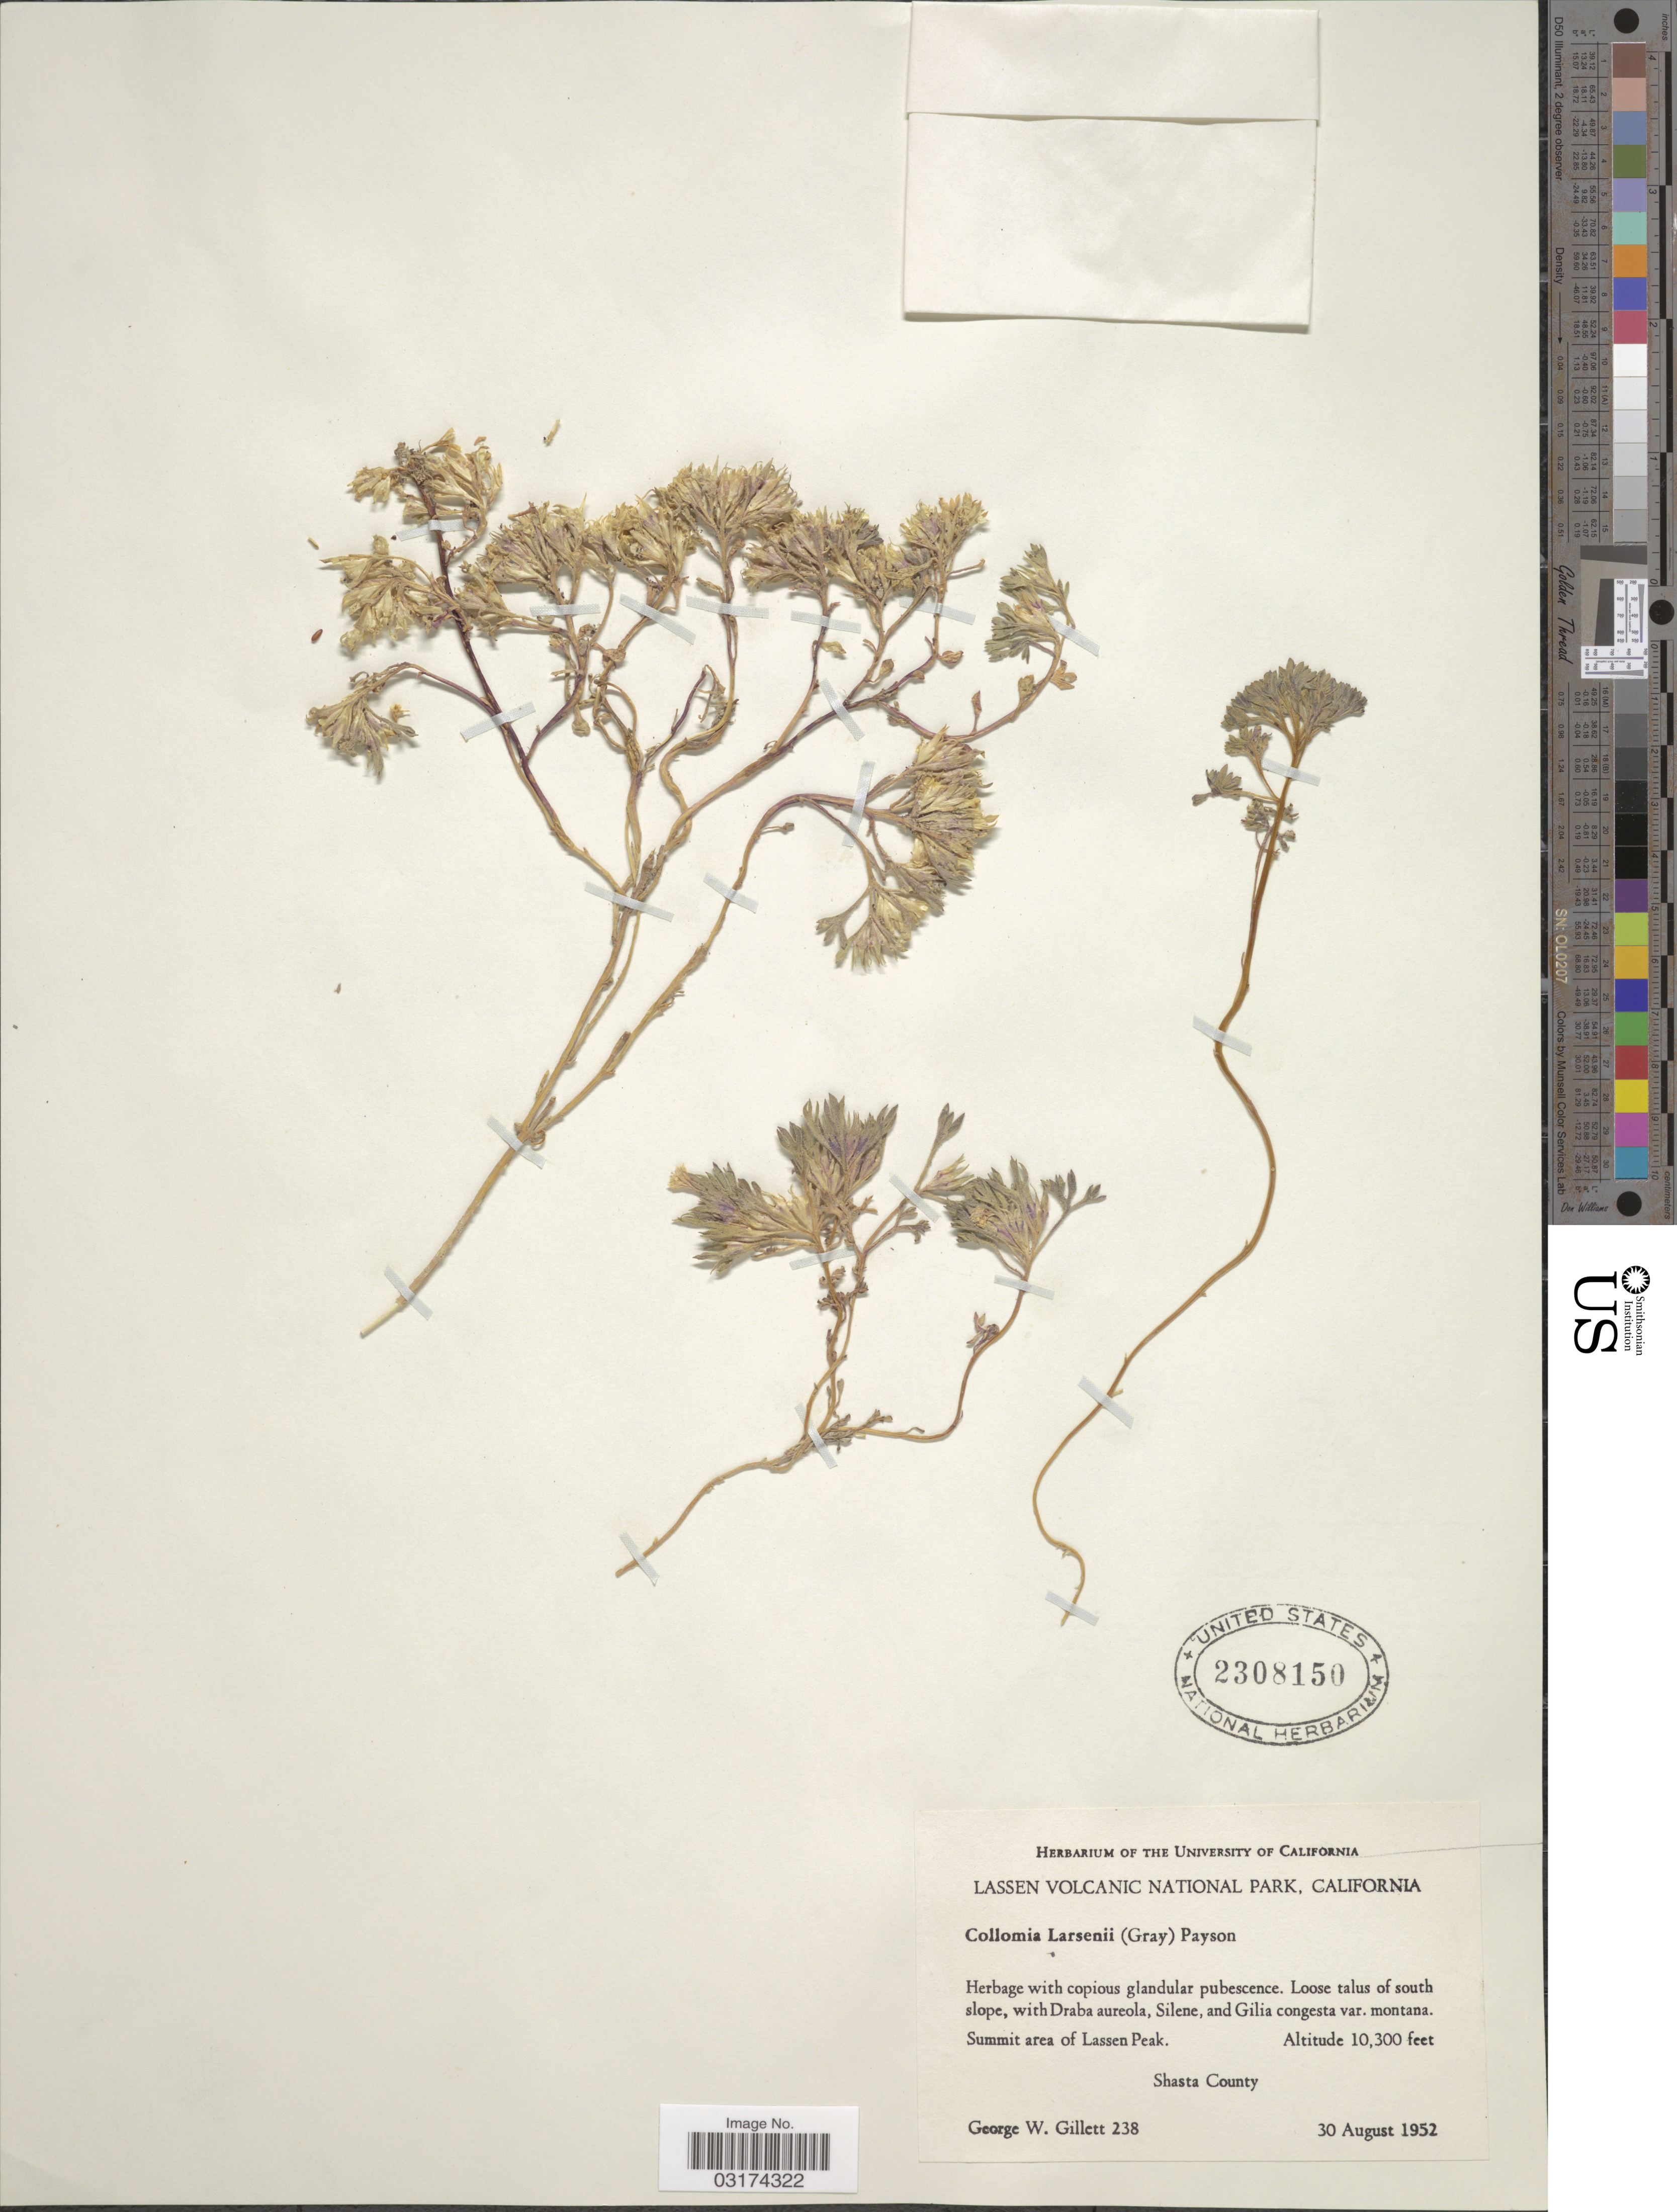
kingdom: Plantae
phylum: Tracheophyta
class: Magnoliopsida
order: Ericales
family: Polemoniaceae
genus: Collomia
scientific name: Collomia larsenii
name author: (A. Gray) Payson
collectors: G. Gillett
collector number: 238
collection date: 1952-08-30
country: United States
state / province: California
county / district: Shasta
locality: Lassen Volcanic National Park. Summit area of Lassen Peak. Shasta County.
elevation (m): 3139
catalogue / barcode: US 2308150